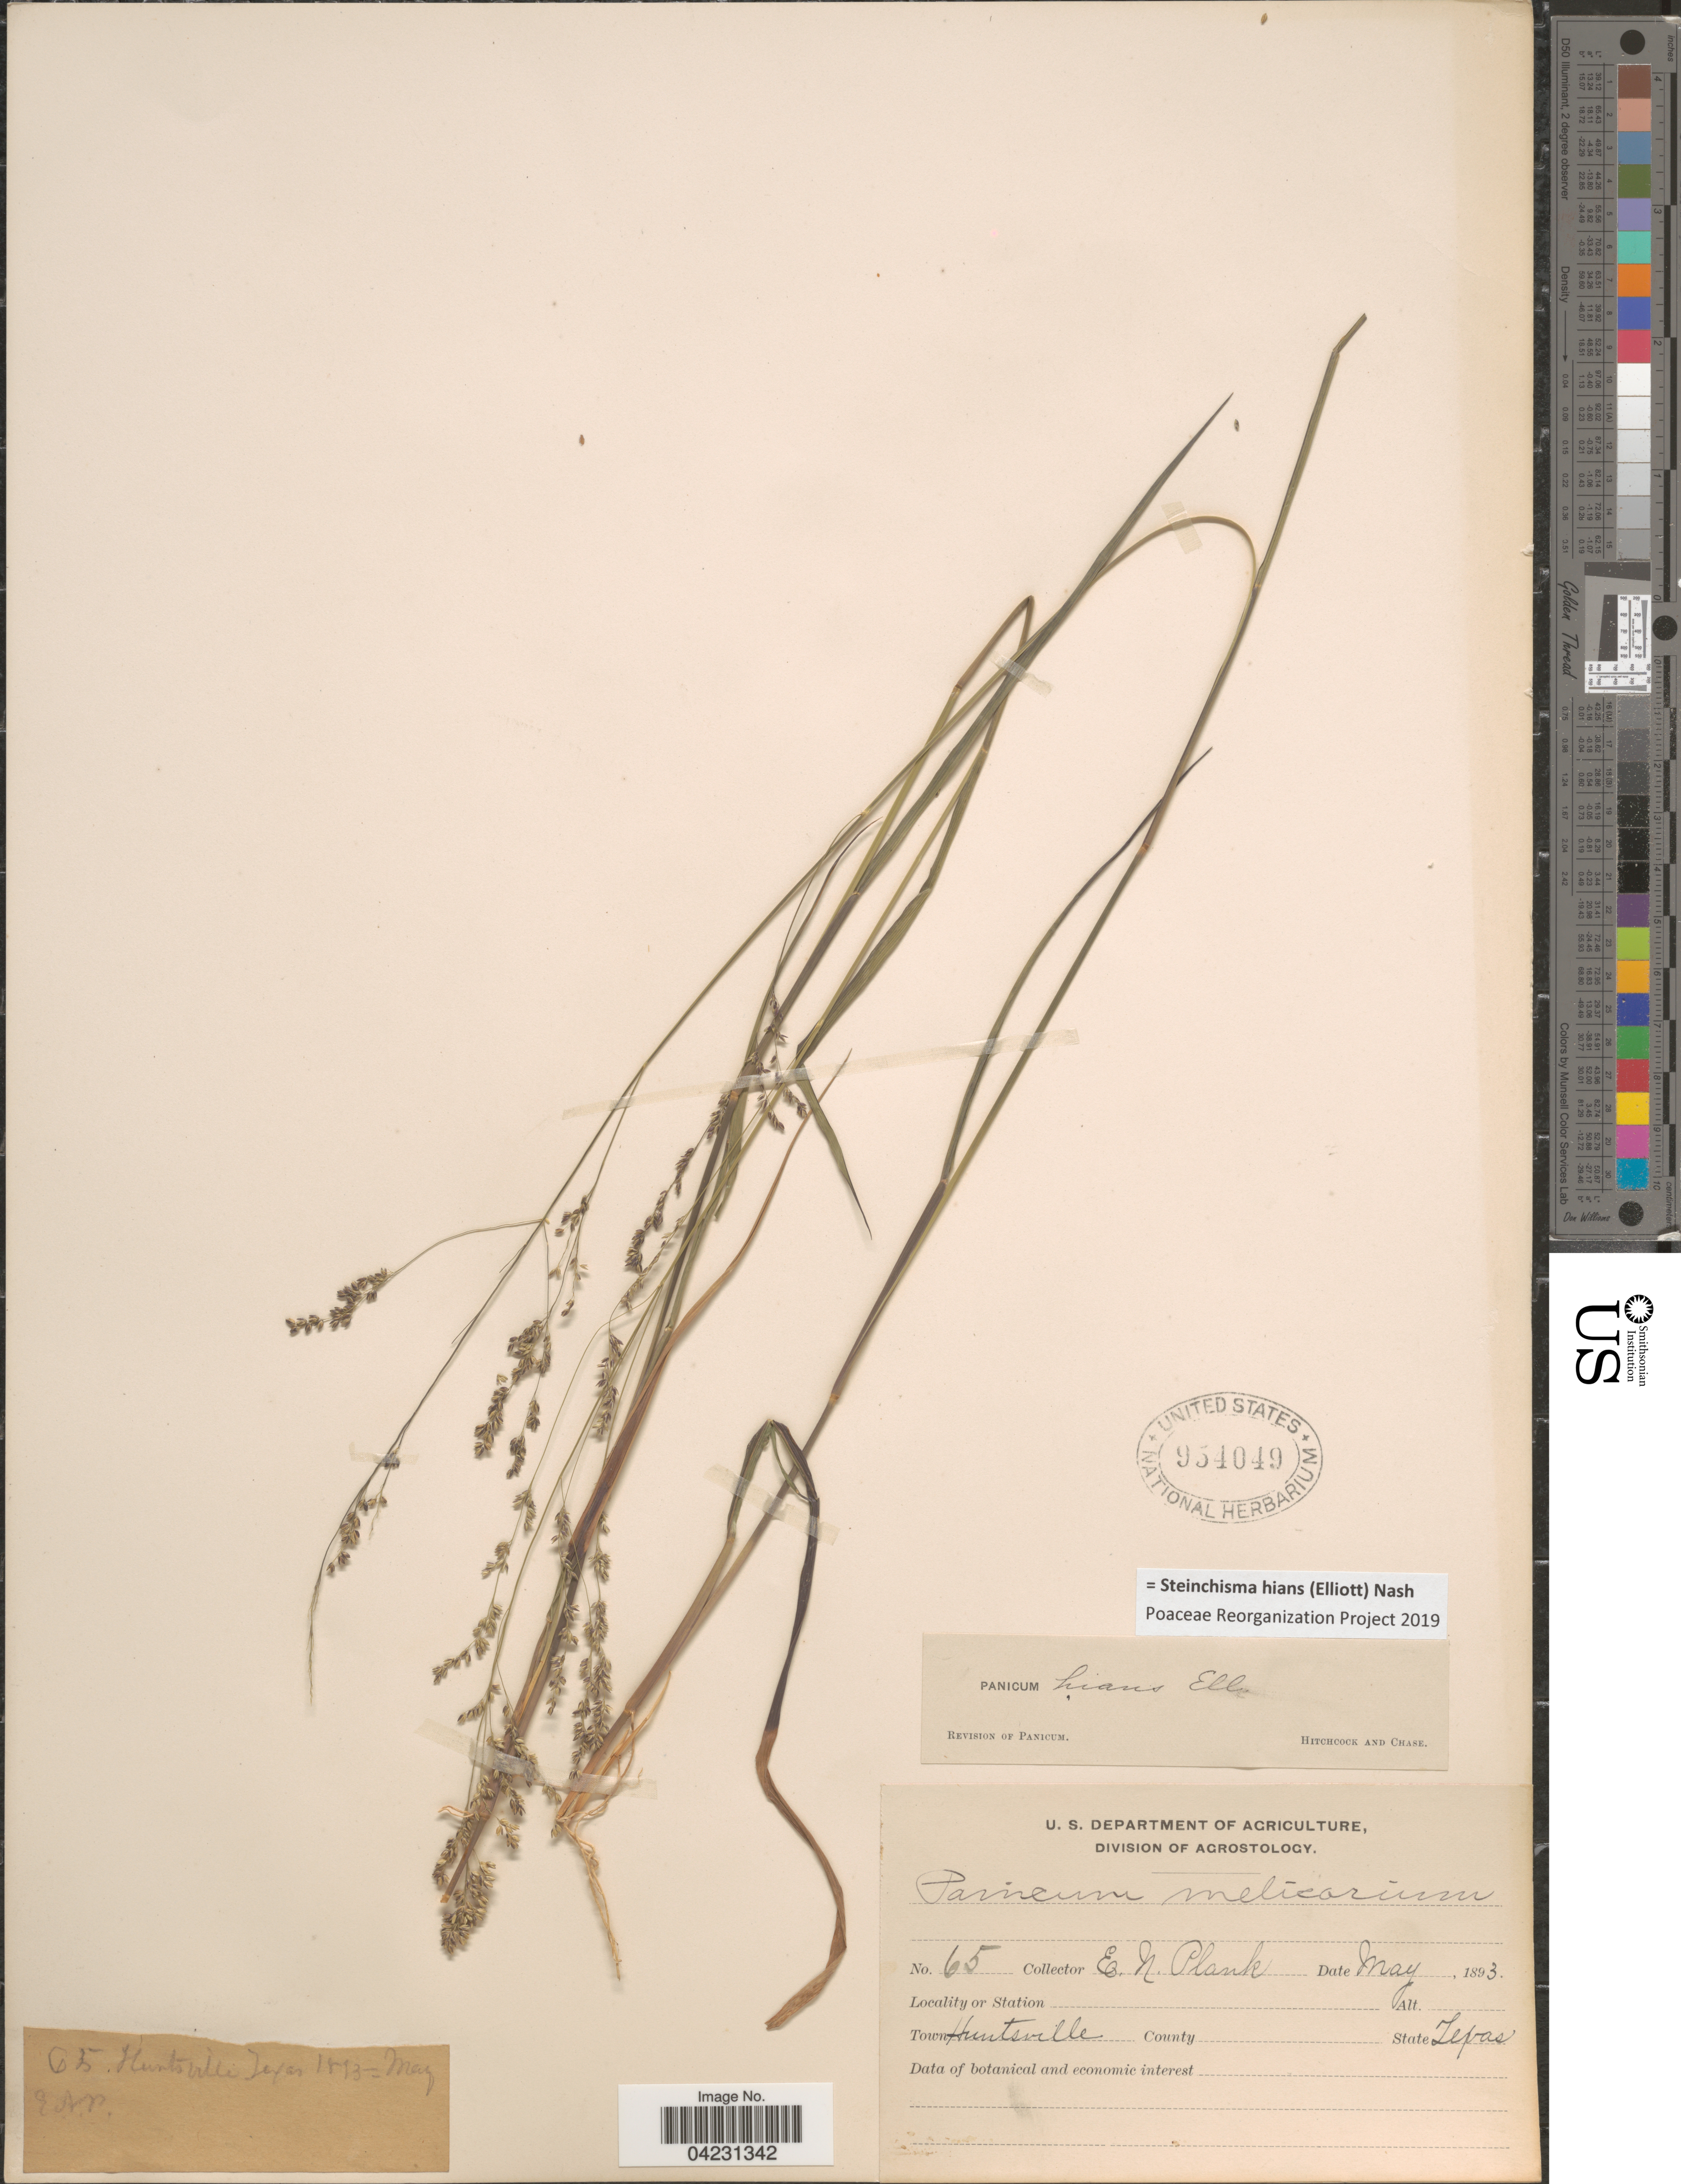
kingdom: Plantae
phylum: Tracheophyta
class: Liliopsida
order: Poales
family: Poaceae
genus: Steinchisma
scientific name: Steinchisma hians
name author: (Elliott) Nash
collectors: E. Plank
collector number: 65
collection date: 1893-05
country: United States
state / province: Texas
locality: Town Huntsville.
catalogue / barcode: US 954049